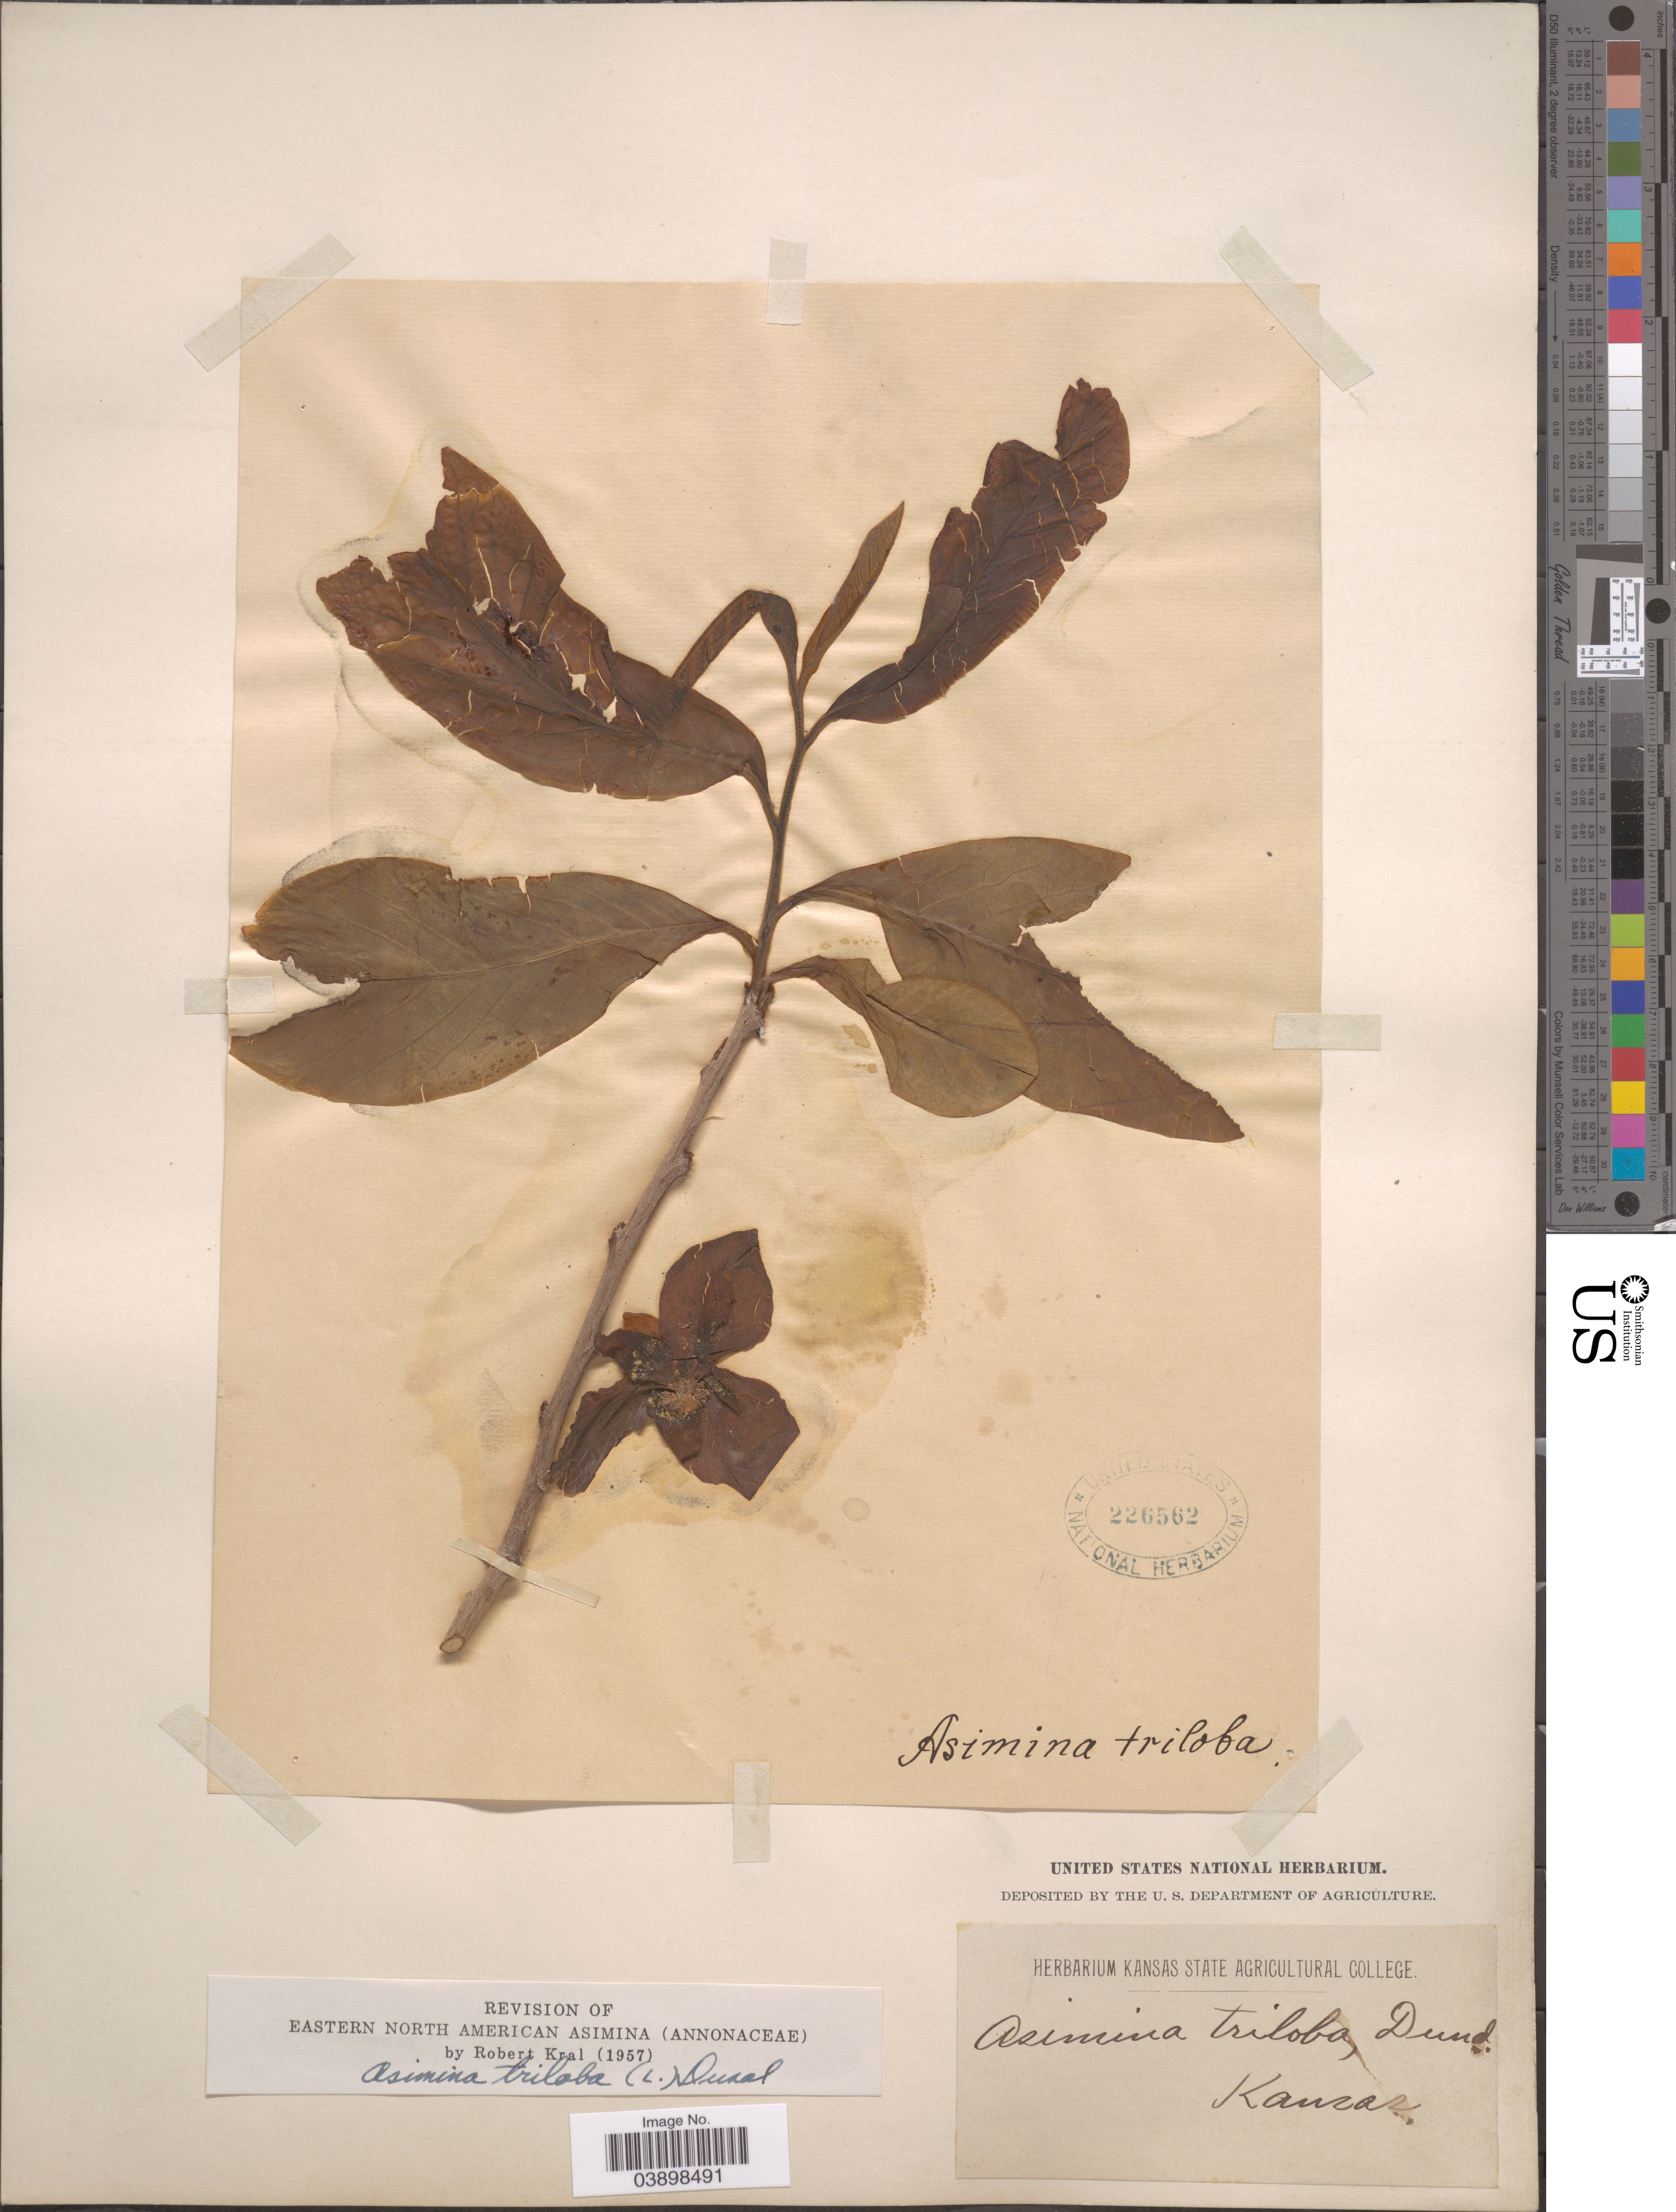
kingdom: Plantae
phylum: Tracheophyta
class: Magnoliopsida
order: Magnoliales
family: Annonaceae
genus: Asimina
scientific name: Asimina triloba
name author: (L.) Dunal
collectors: ex herb. Kansas State Agricultural College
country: United States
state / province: Kansas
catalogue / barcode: US 226562